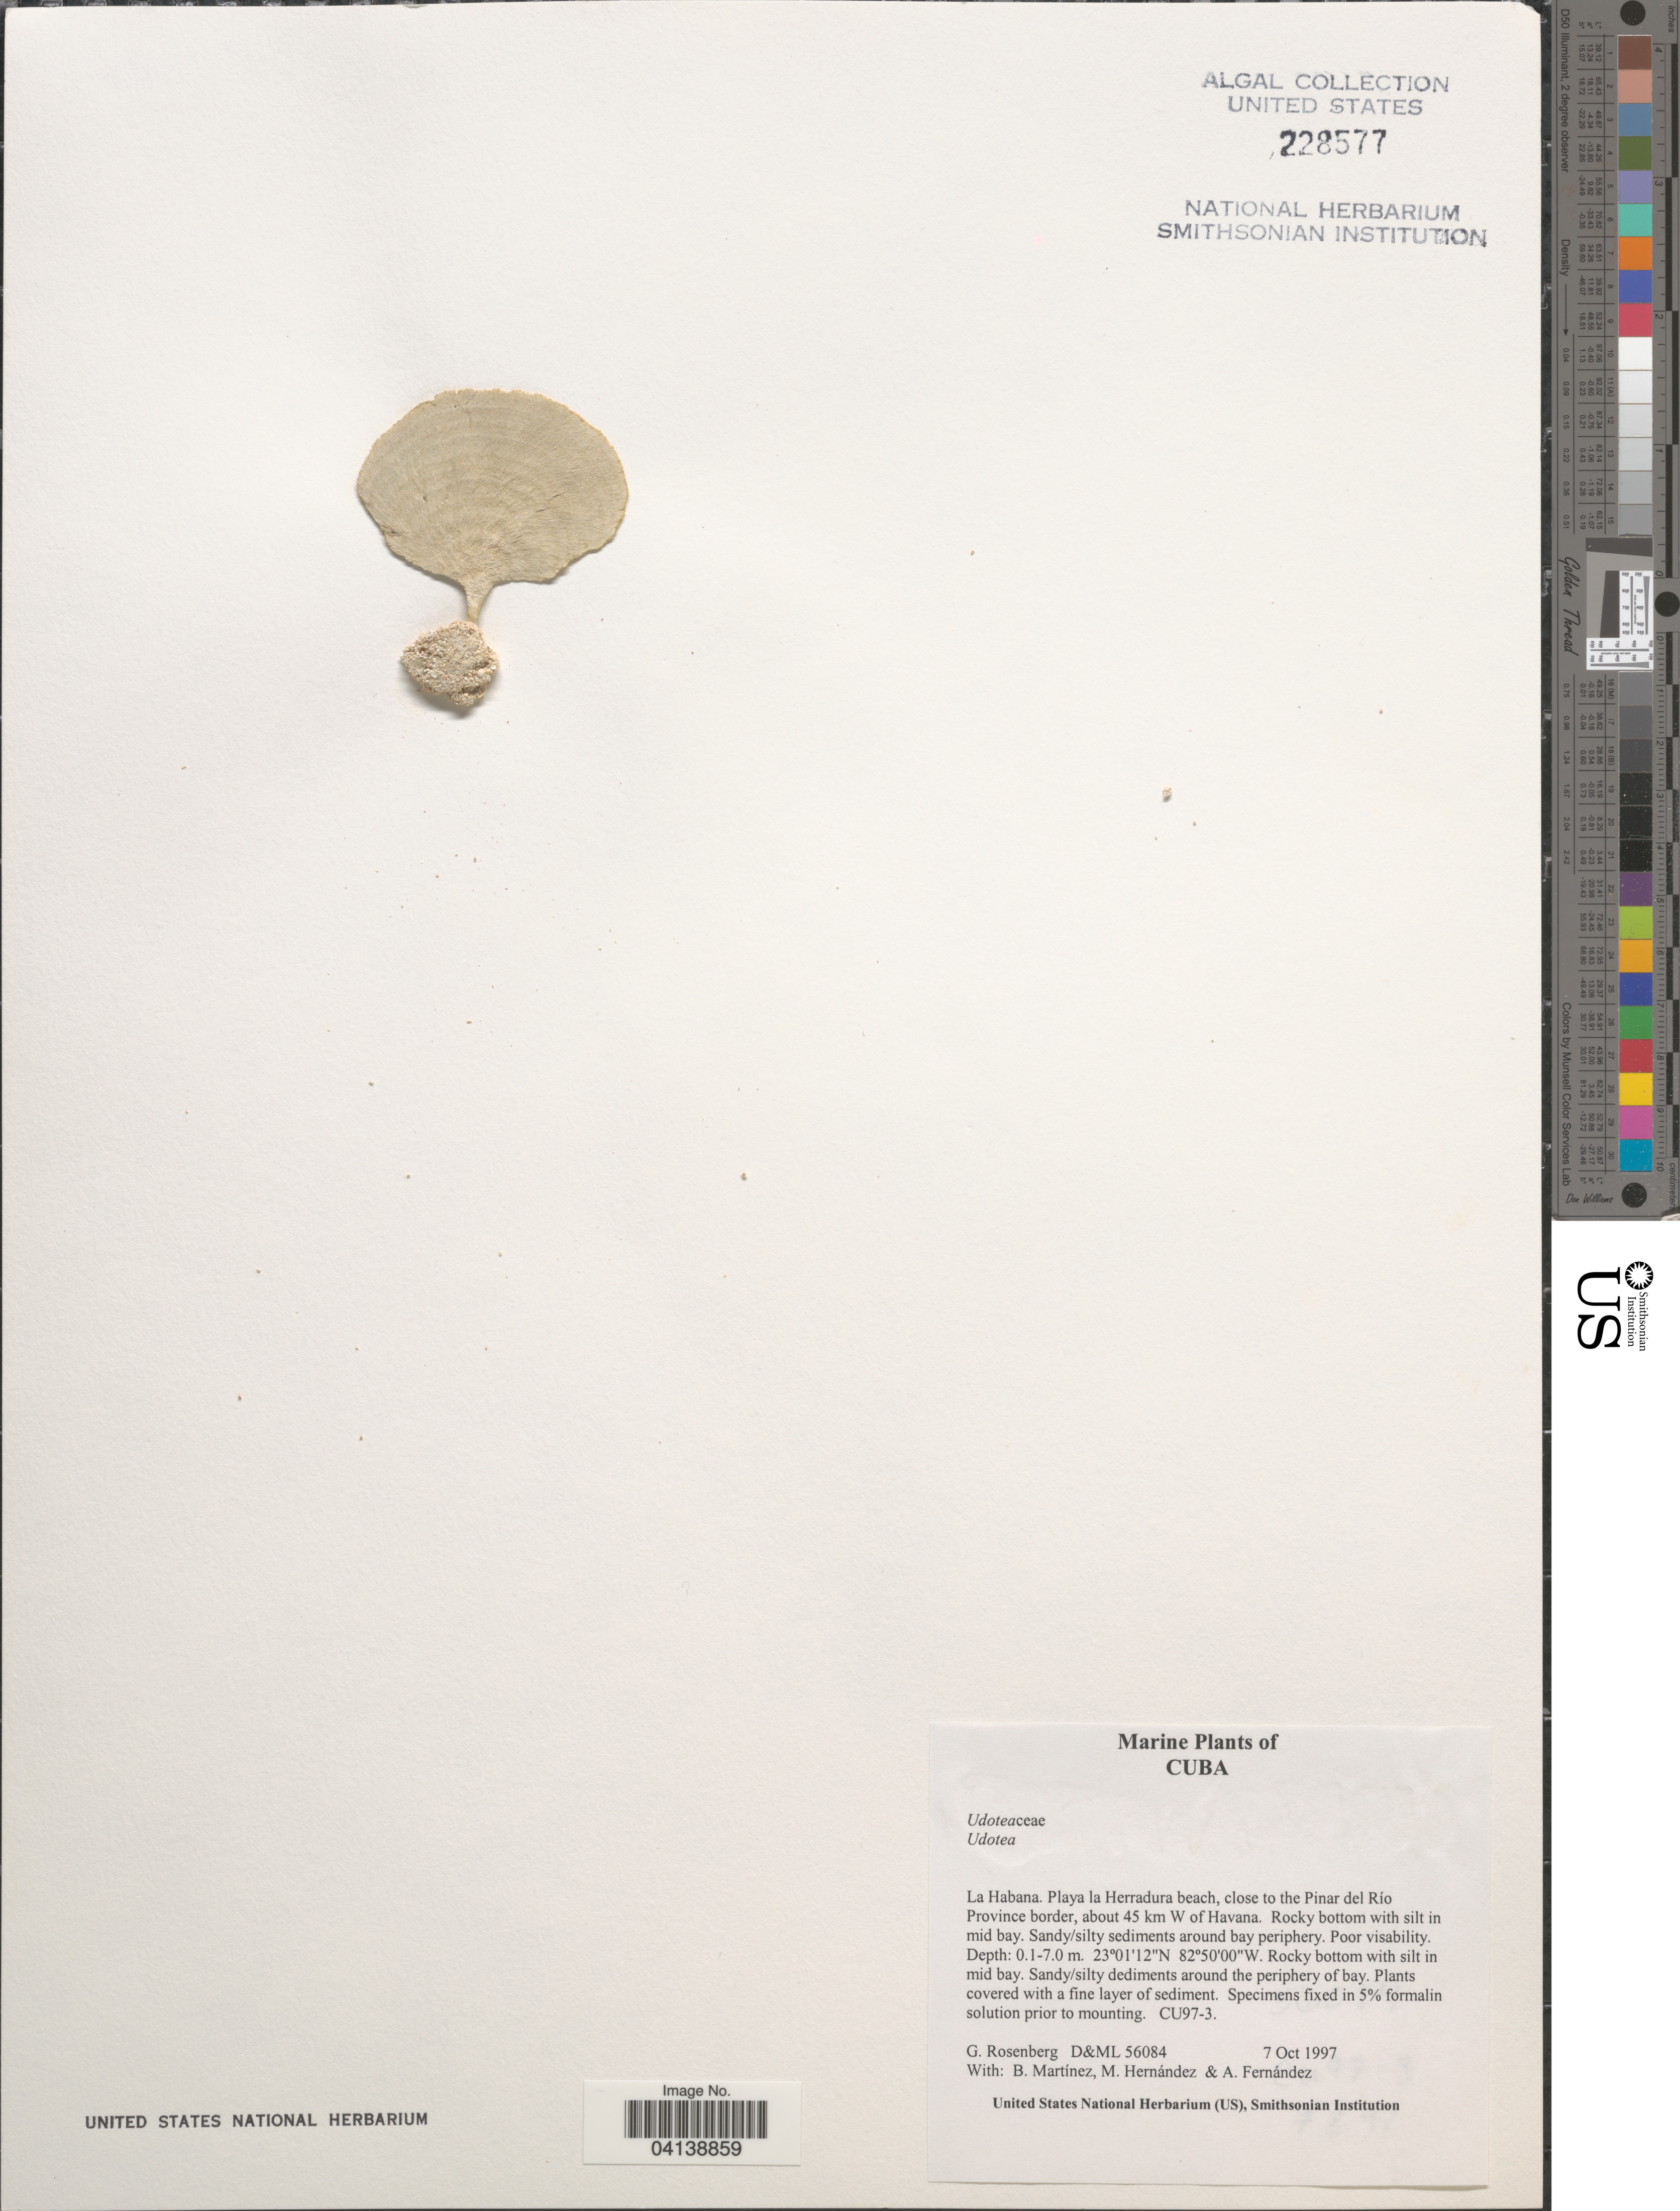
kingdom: Plantae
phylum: Chlorophyta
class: Ulvophyceae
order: Bryopsidales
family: Udoteaceae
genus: Udotea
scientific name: Udotea sp.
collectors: G. Rosenberg, B. Martinez, M. Hernandez & A. Fernández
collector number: D&ML56084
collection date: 1997-10-07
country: Cuba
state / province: La Habana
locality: Playa la Herradura beach, close to the Pinar del Río Province border, about 45 km W of Havana.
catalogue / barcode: US 228577